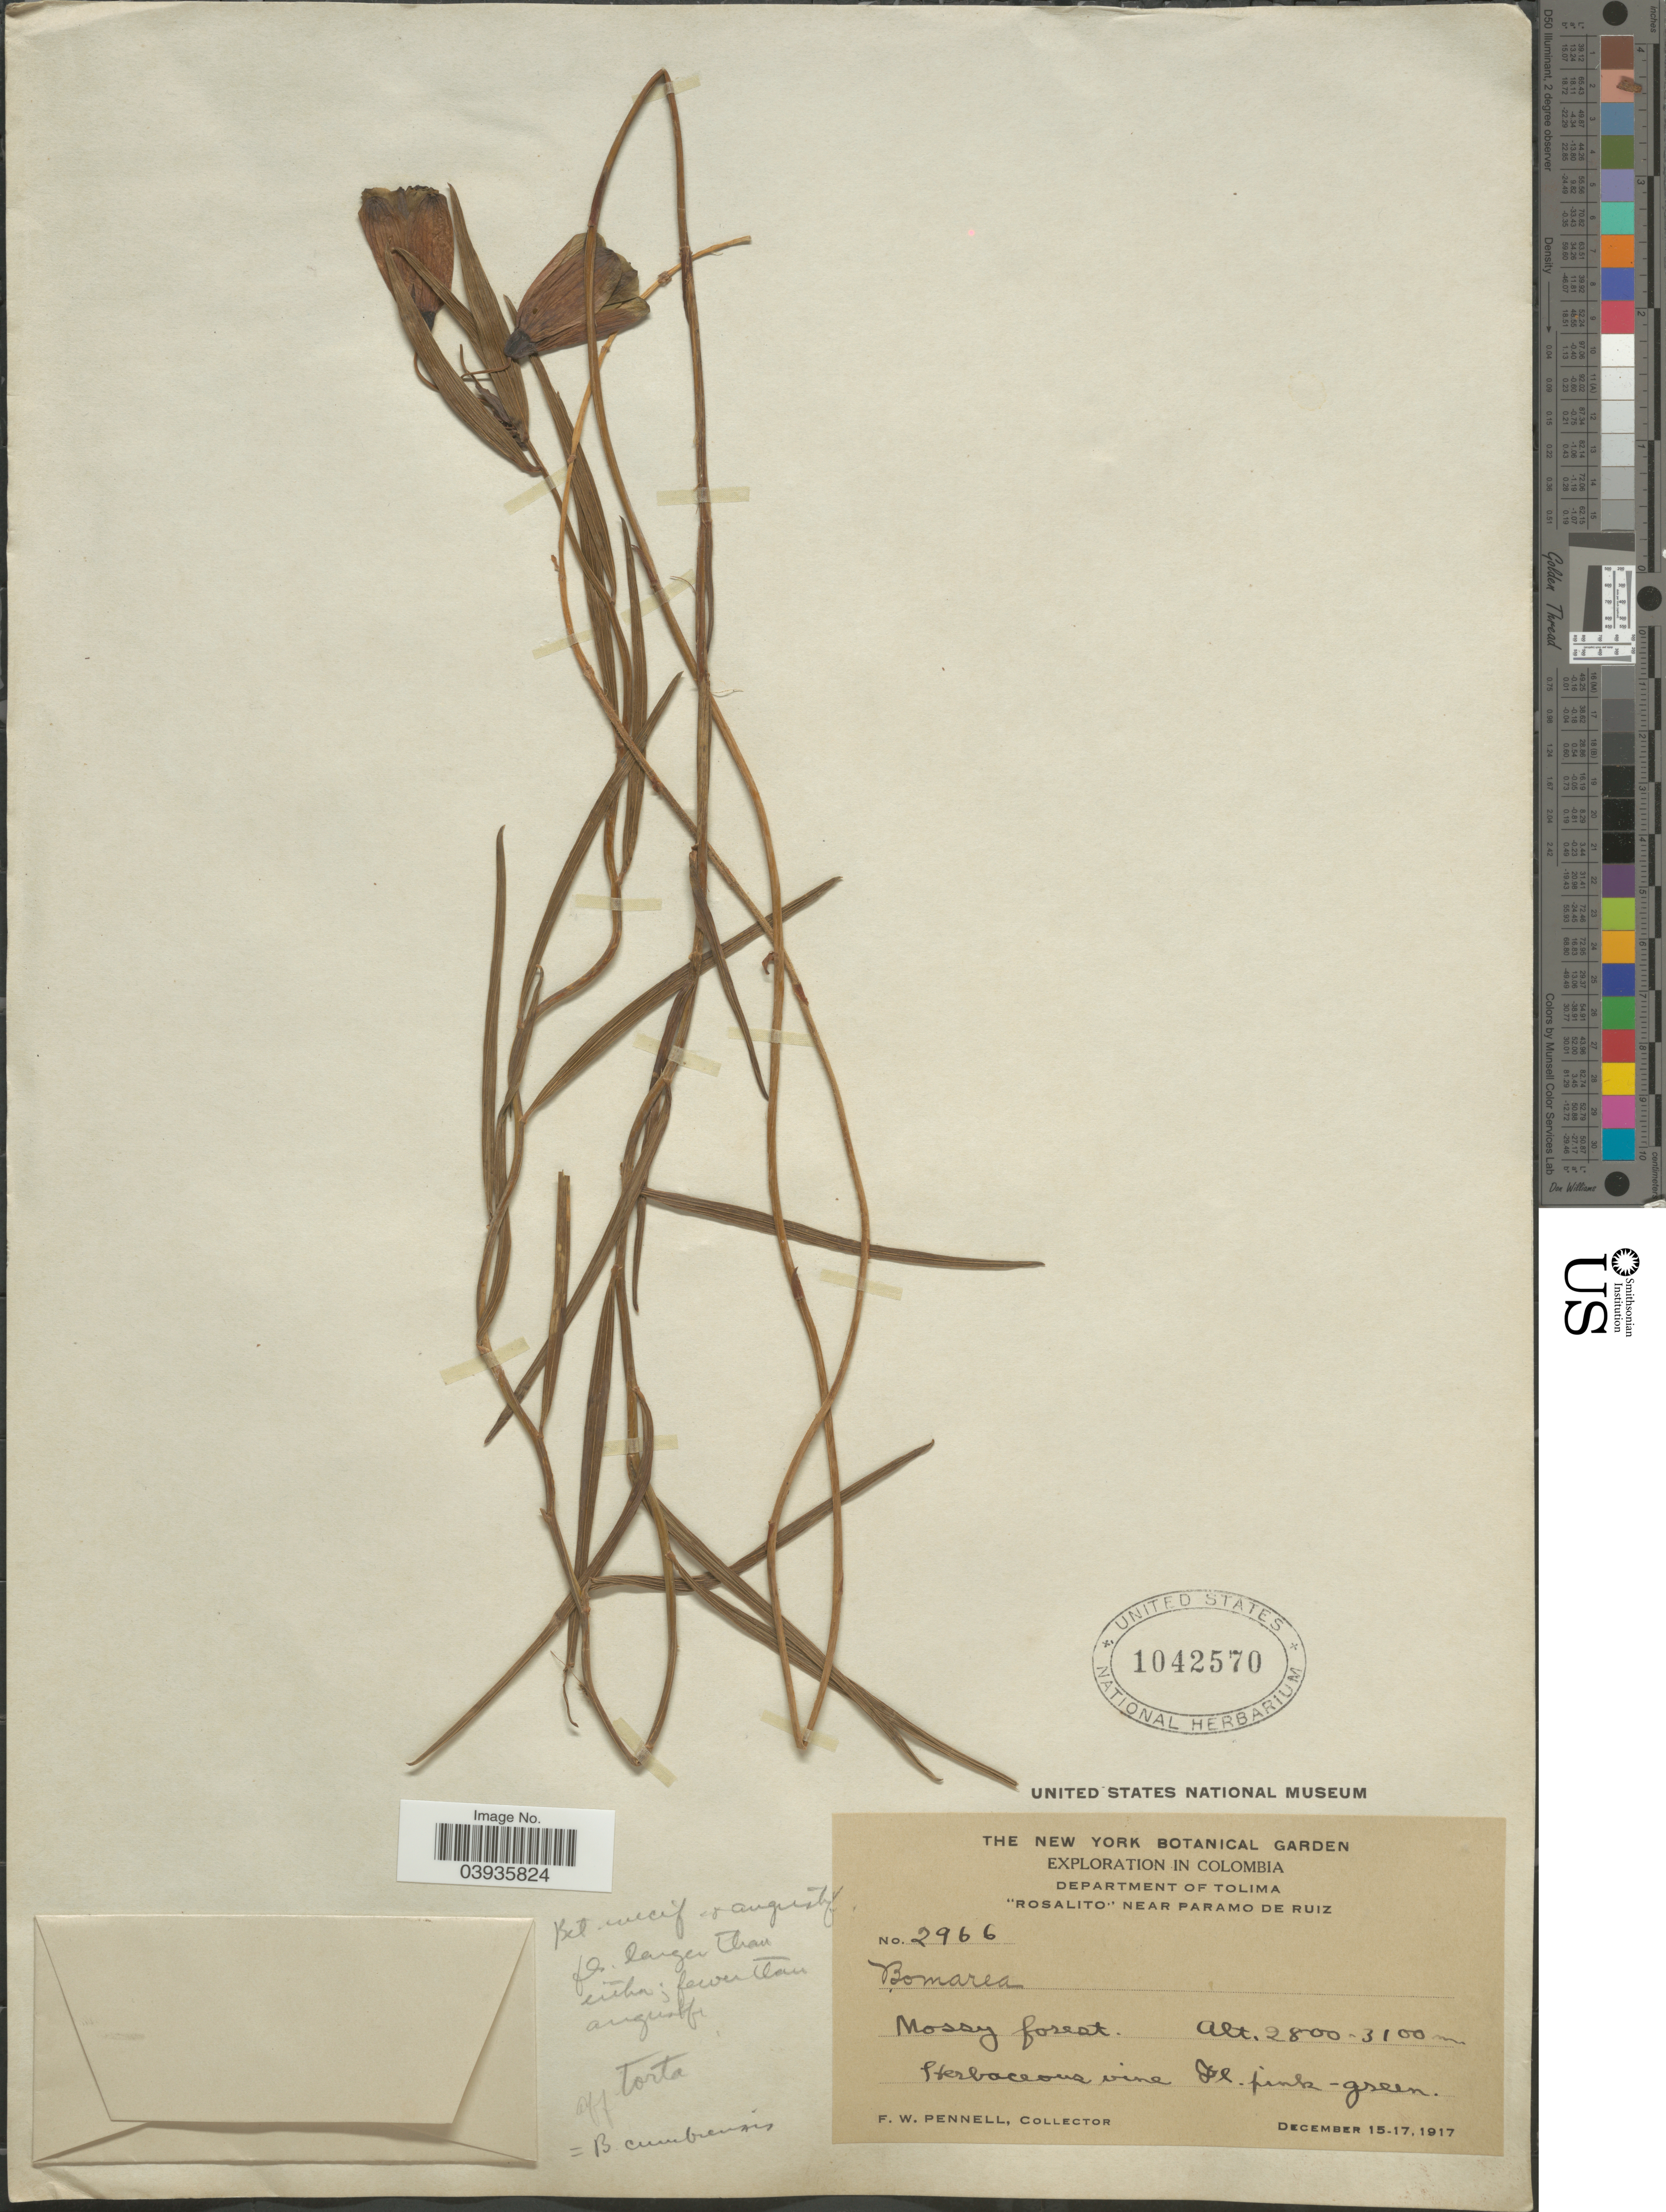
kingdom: Plantae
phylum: Tracheophyta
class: Liliopsida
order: Liliales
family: Alstroemeriaceae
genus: Bomarea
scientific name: Bomarea cumbrensis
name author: Herb.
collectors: F. W. Pennell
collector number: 2966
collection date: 1917-12-15/1917-12-17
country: Colombia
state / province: Tolima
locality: Department of Tolima. "Rosalito" near Paramo de Ruiz.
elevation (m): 2800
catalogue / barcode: US 1042570